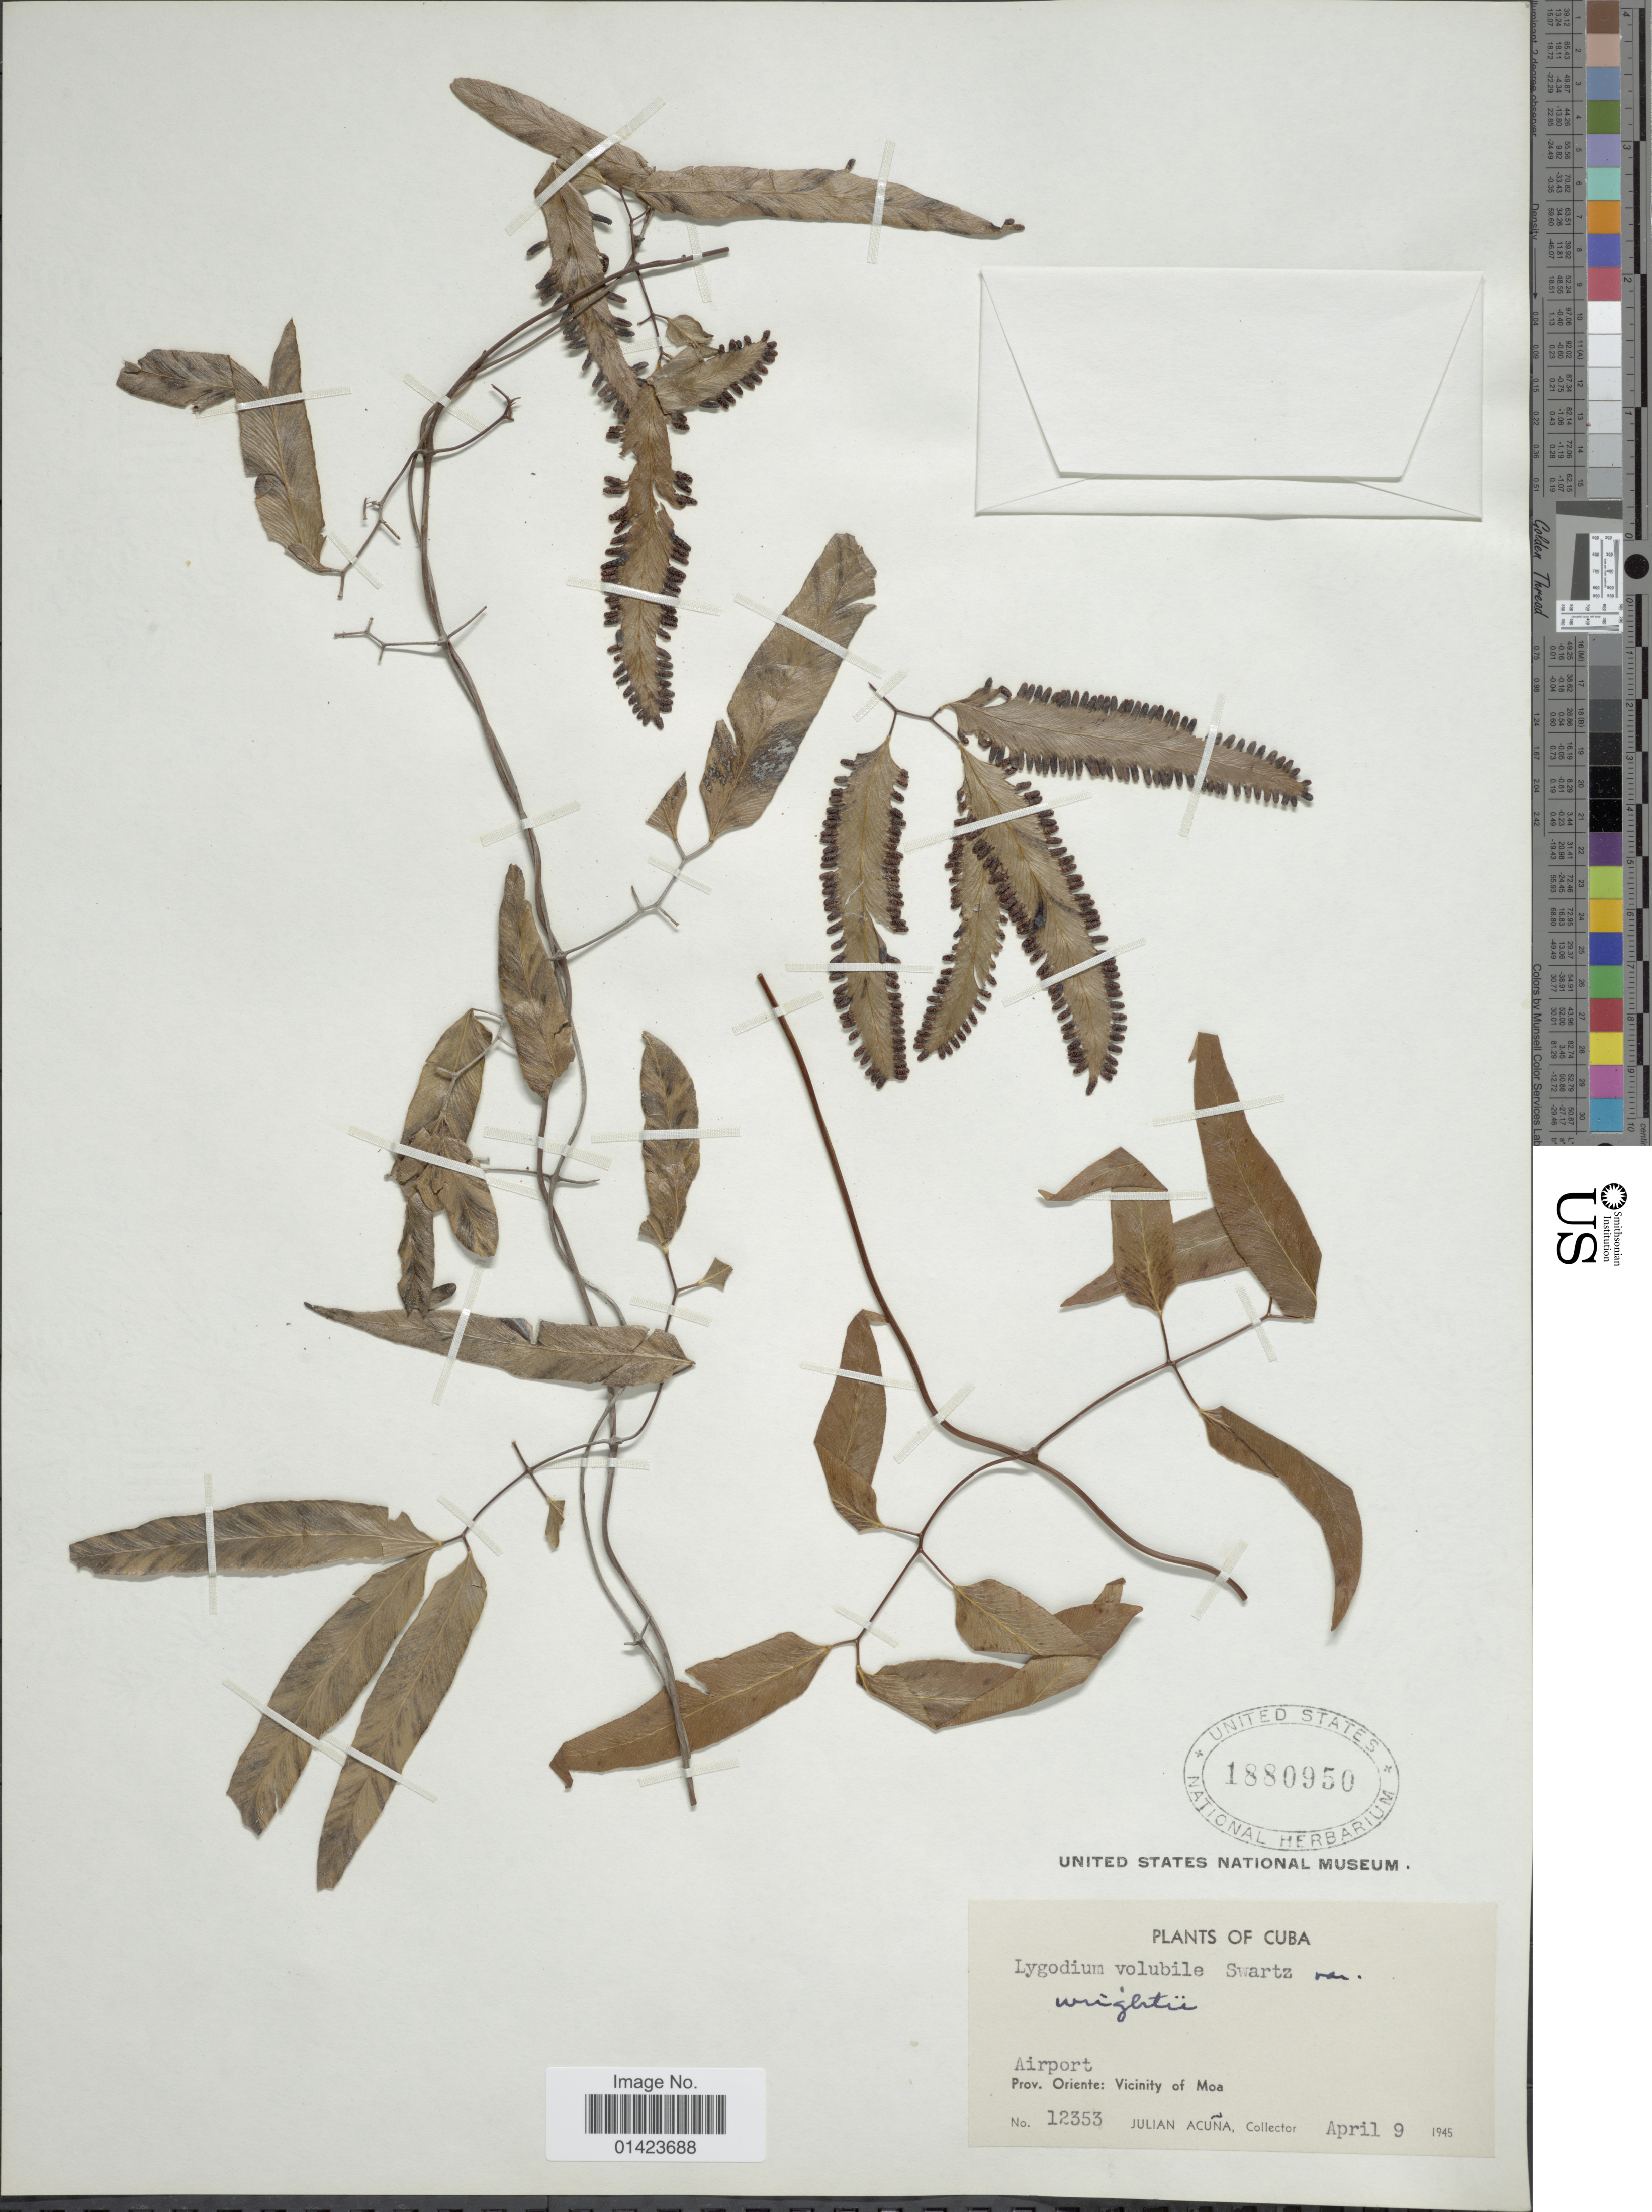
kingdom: Plantae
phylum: Tracheophyta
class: Polypodiopsida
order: Schizaeales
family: Lygodiaceae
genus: Lygodium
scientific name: Lygodium volubile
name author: Sw.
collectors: J. Acuña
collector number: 12353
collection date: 1945-04-09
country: Cuba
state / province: Oriente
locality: Airport, Prov. Oriente: Vicinity of Moa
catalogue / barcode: US 1880950